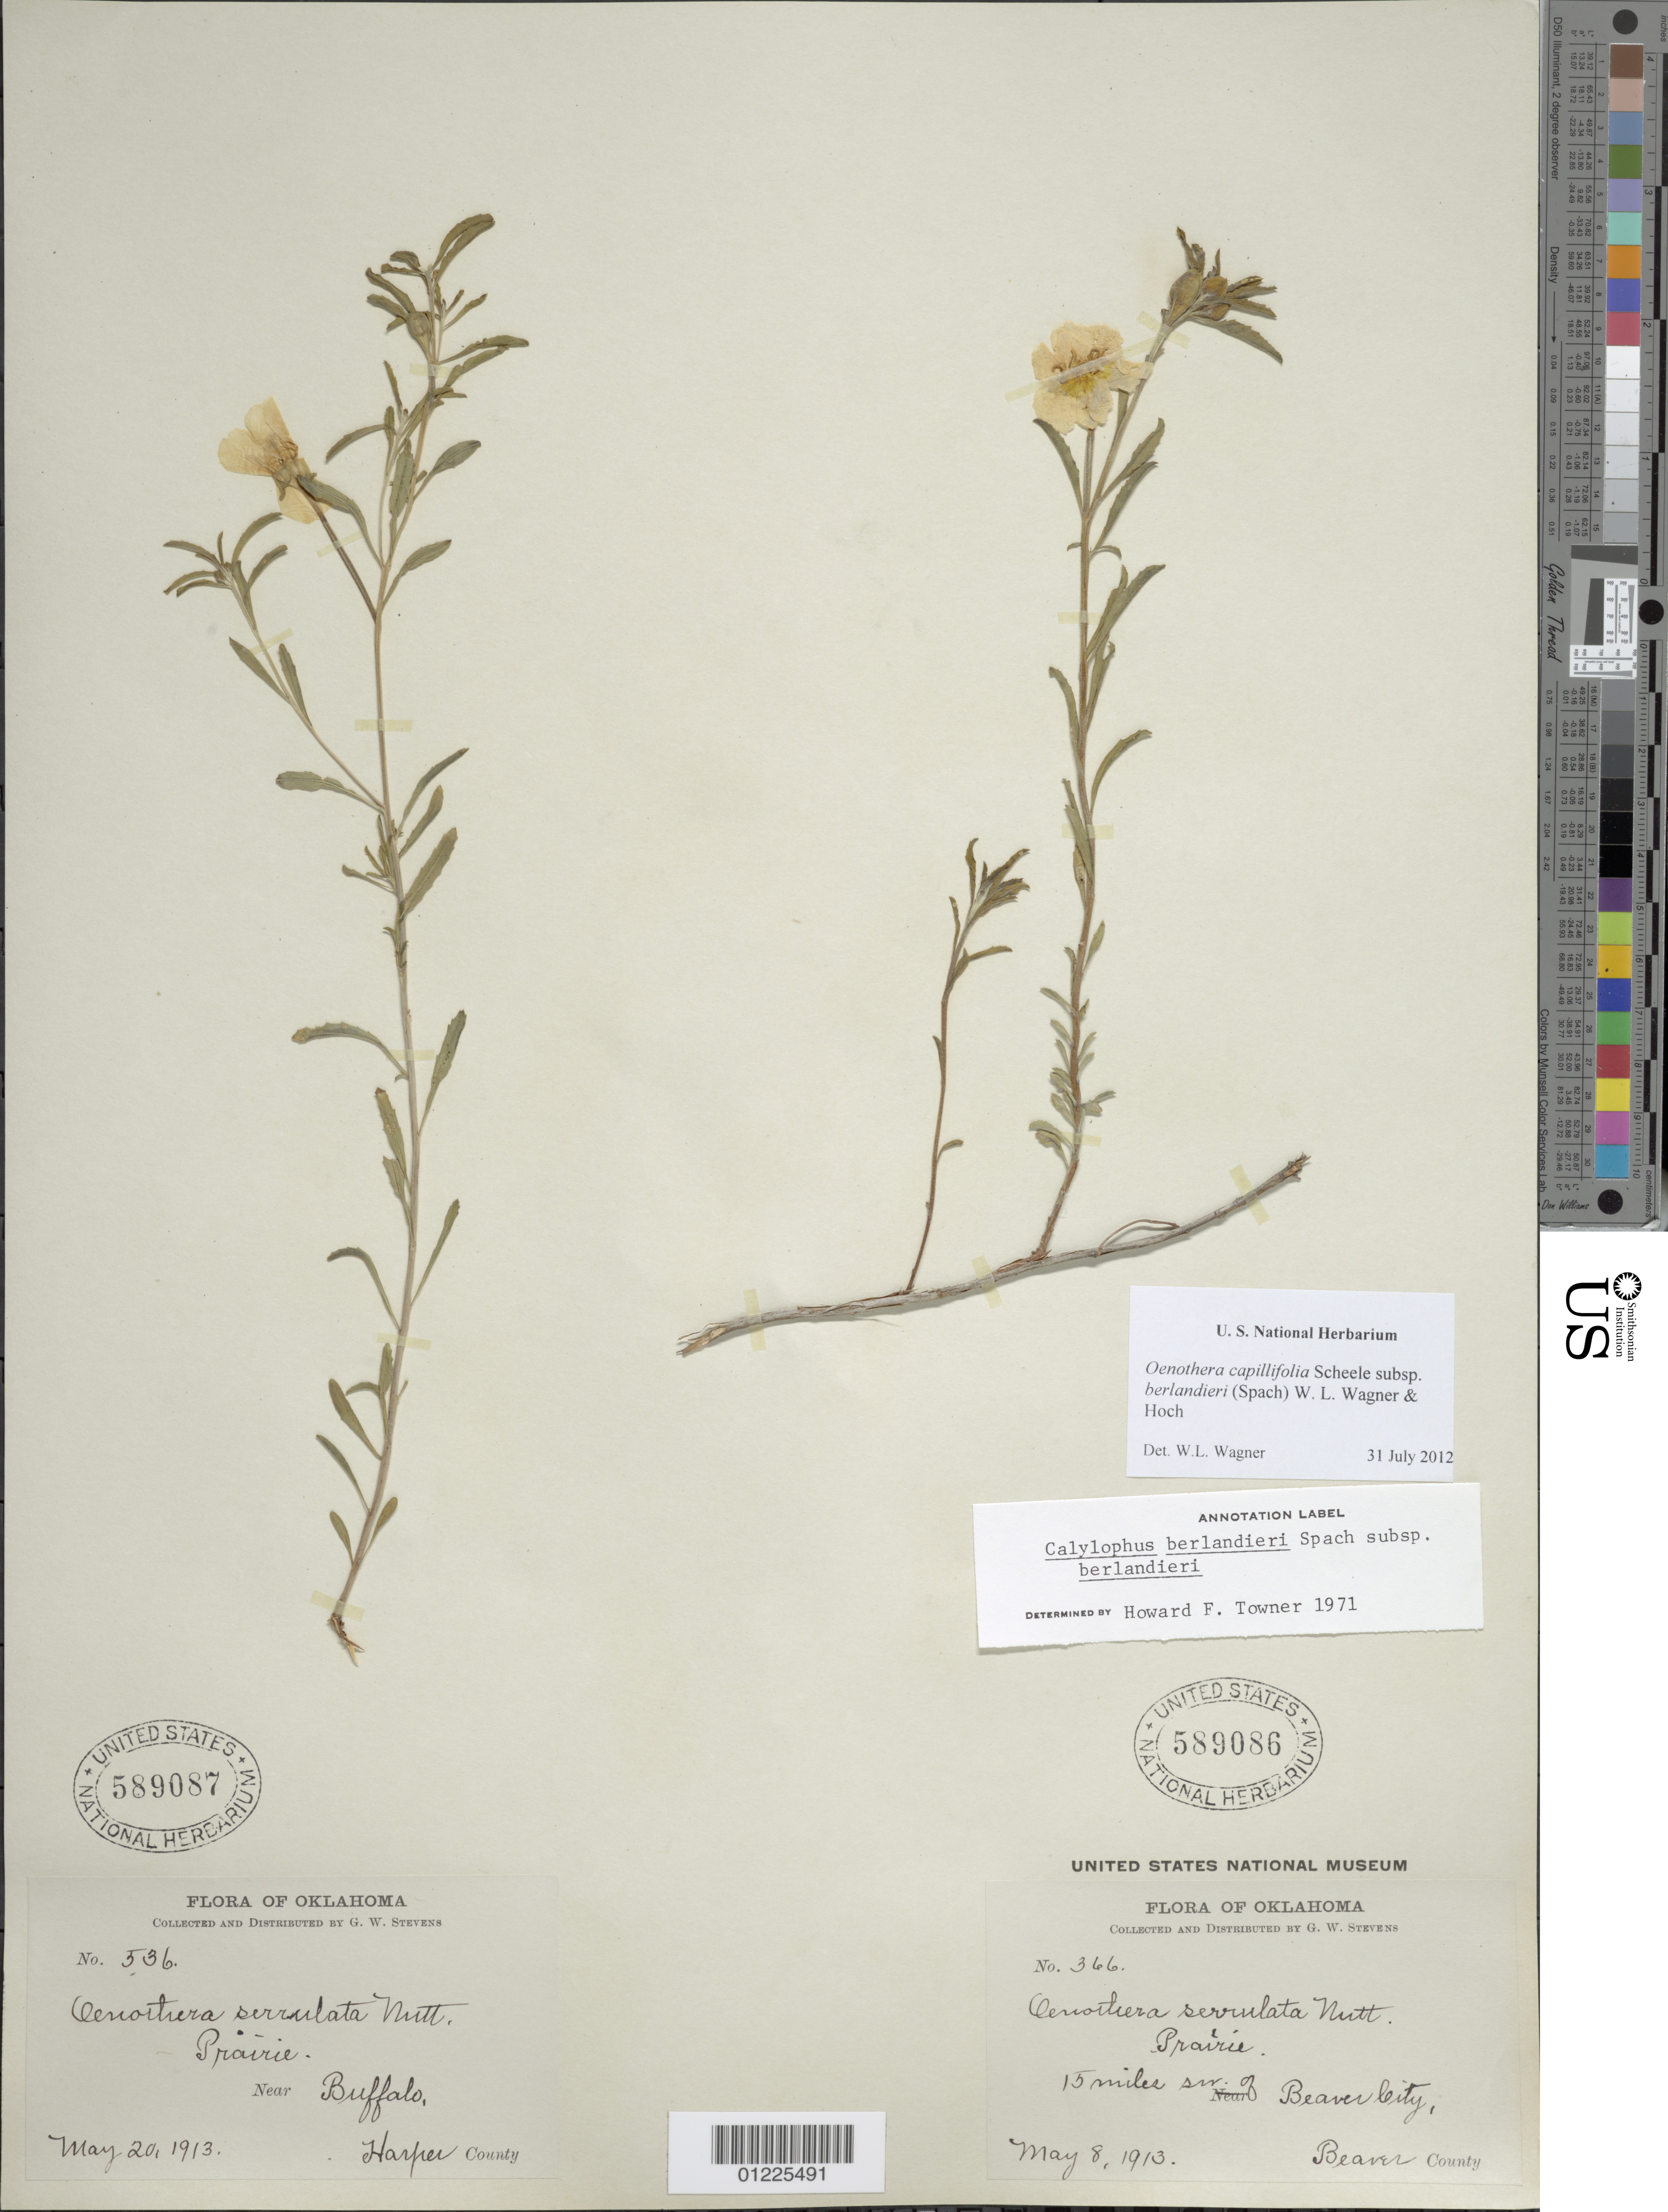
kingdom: Plantae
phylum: Tracheophyta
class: Magnoliopsida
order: Myrtales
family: Onagraceae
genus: Oenothera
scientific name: Oenothera capillifolia subsp. berlandieri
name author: (Spach) W.L. Wagner & Hoch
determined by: Wagner, W. L., (BOT), Smithsonian Institution - National Museum of Natural History (UNITED STATES)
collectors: G. W. Stevens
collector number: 536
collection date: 1913-05-20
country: United States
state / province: Oklahoma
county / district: Harper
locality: Prairie, near Buffalo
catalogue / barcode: US 589087